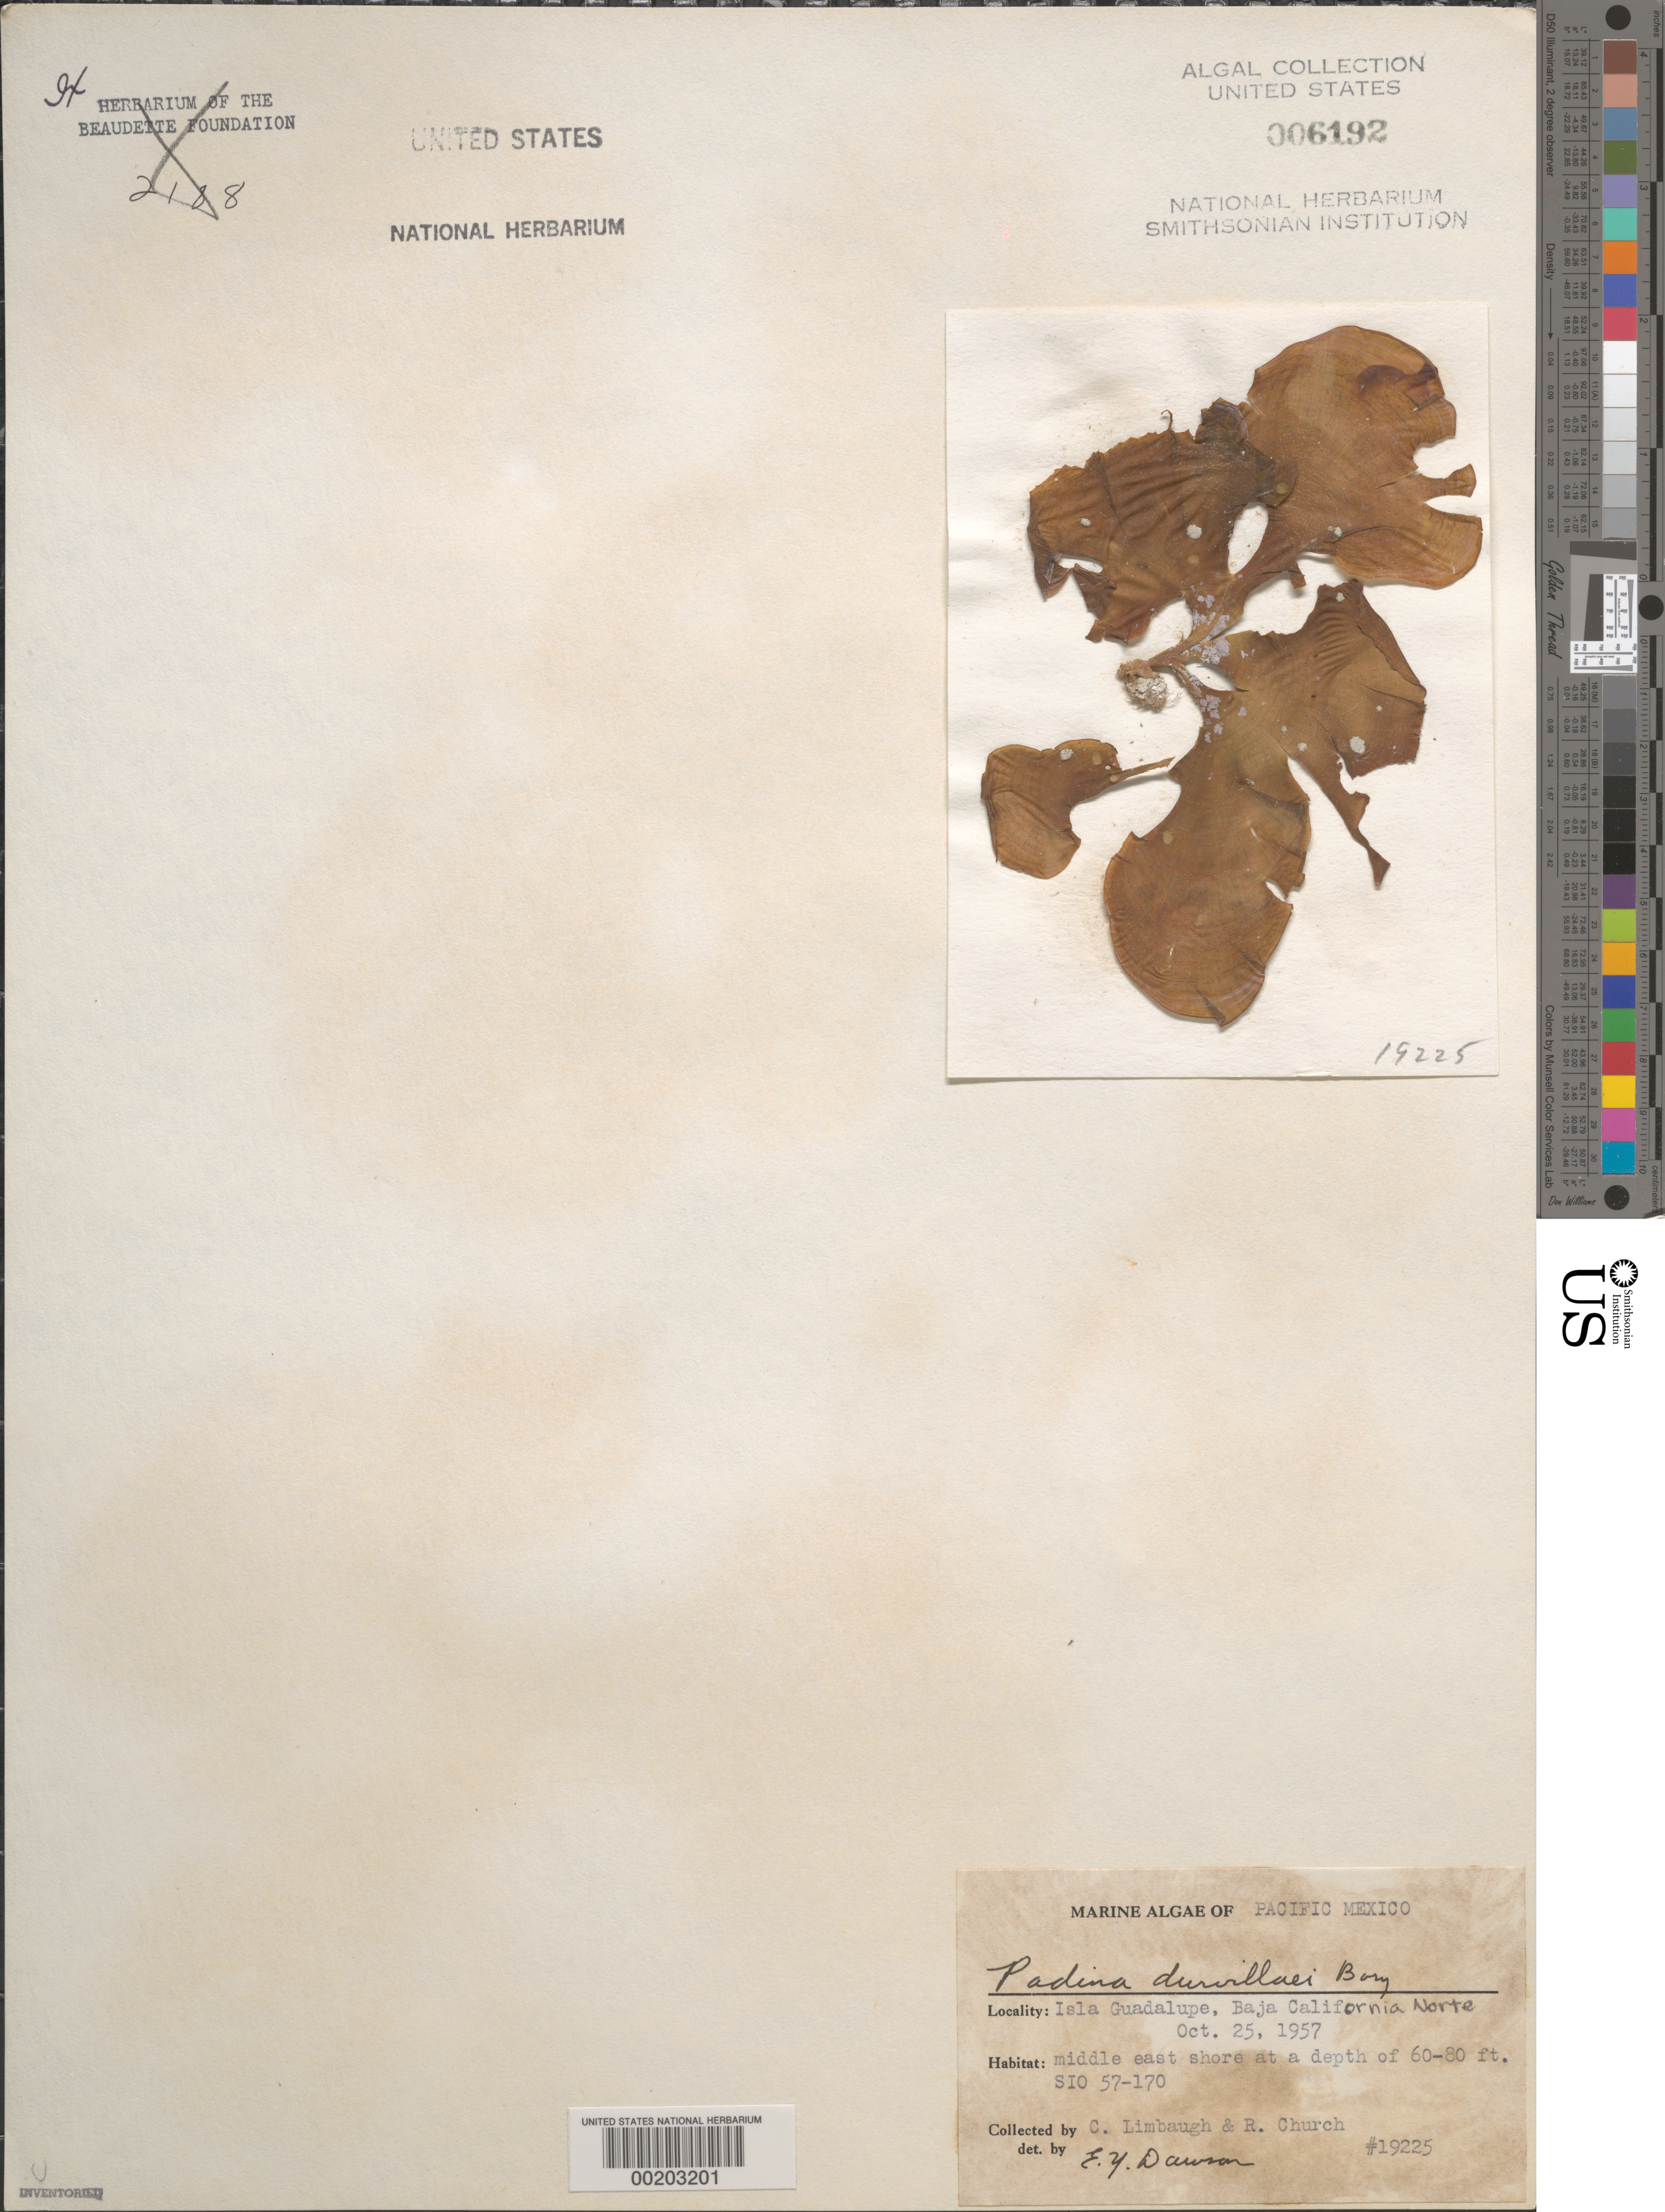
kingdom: Chromista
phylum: Ochrophyta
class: Phaeophyceae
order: Dictyotales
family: Dictyotaceae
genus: Padina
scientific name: Padina durvillaei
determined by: Dawson, E. Y.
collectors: C. Limbaugh & R. Church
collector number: EYD 19225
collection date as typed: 25 Oct 1957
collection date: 1957-10-25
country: Mexico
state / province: Baja California Norte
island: Isla Guadalupe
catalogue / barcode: US 6192